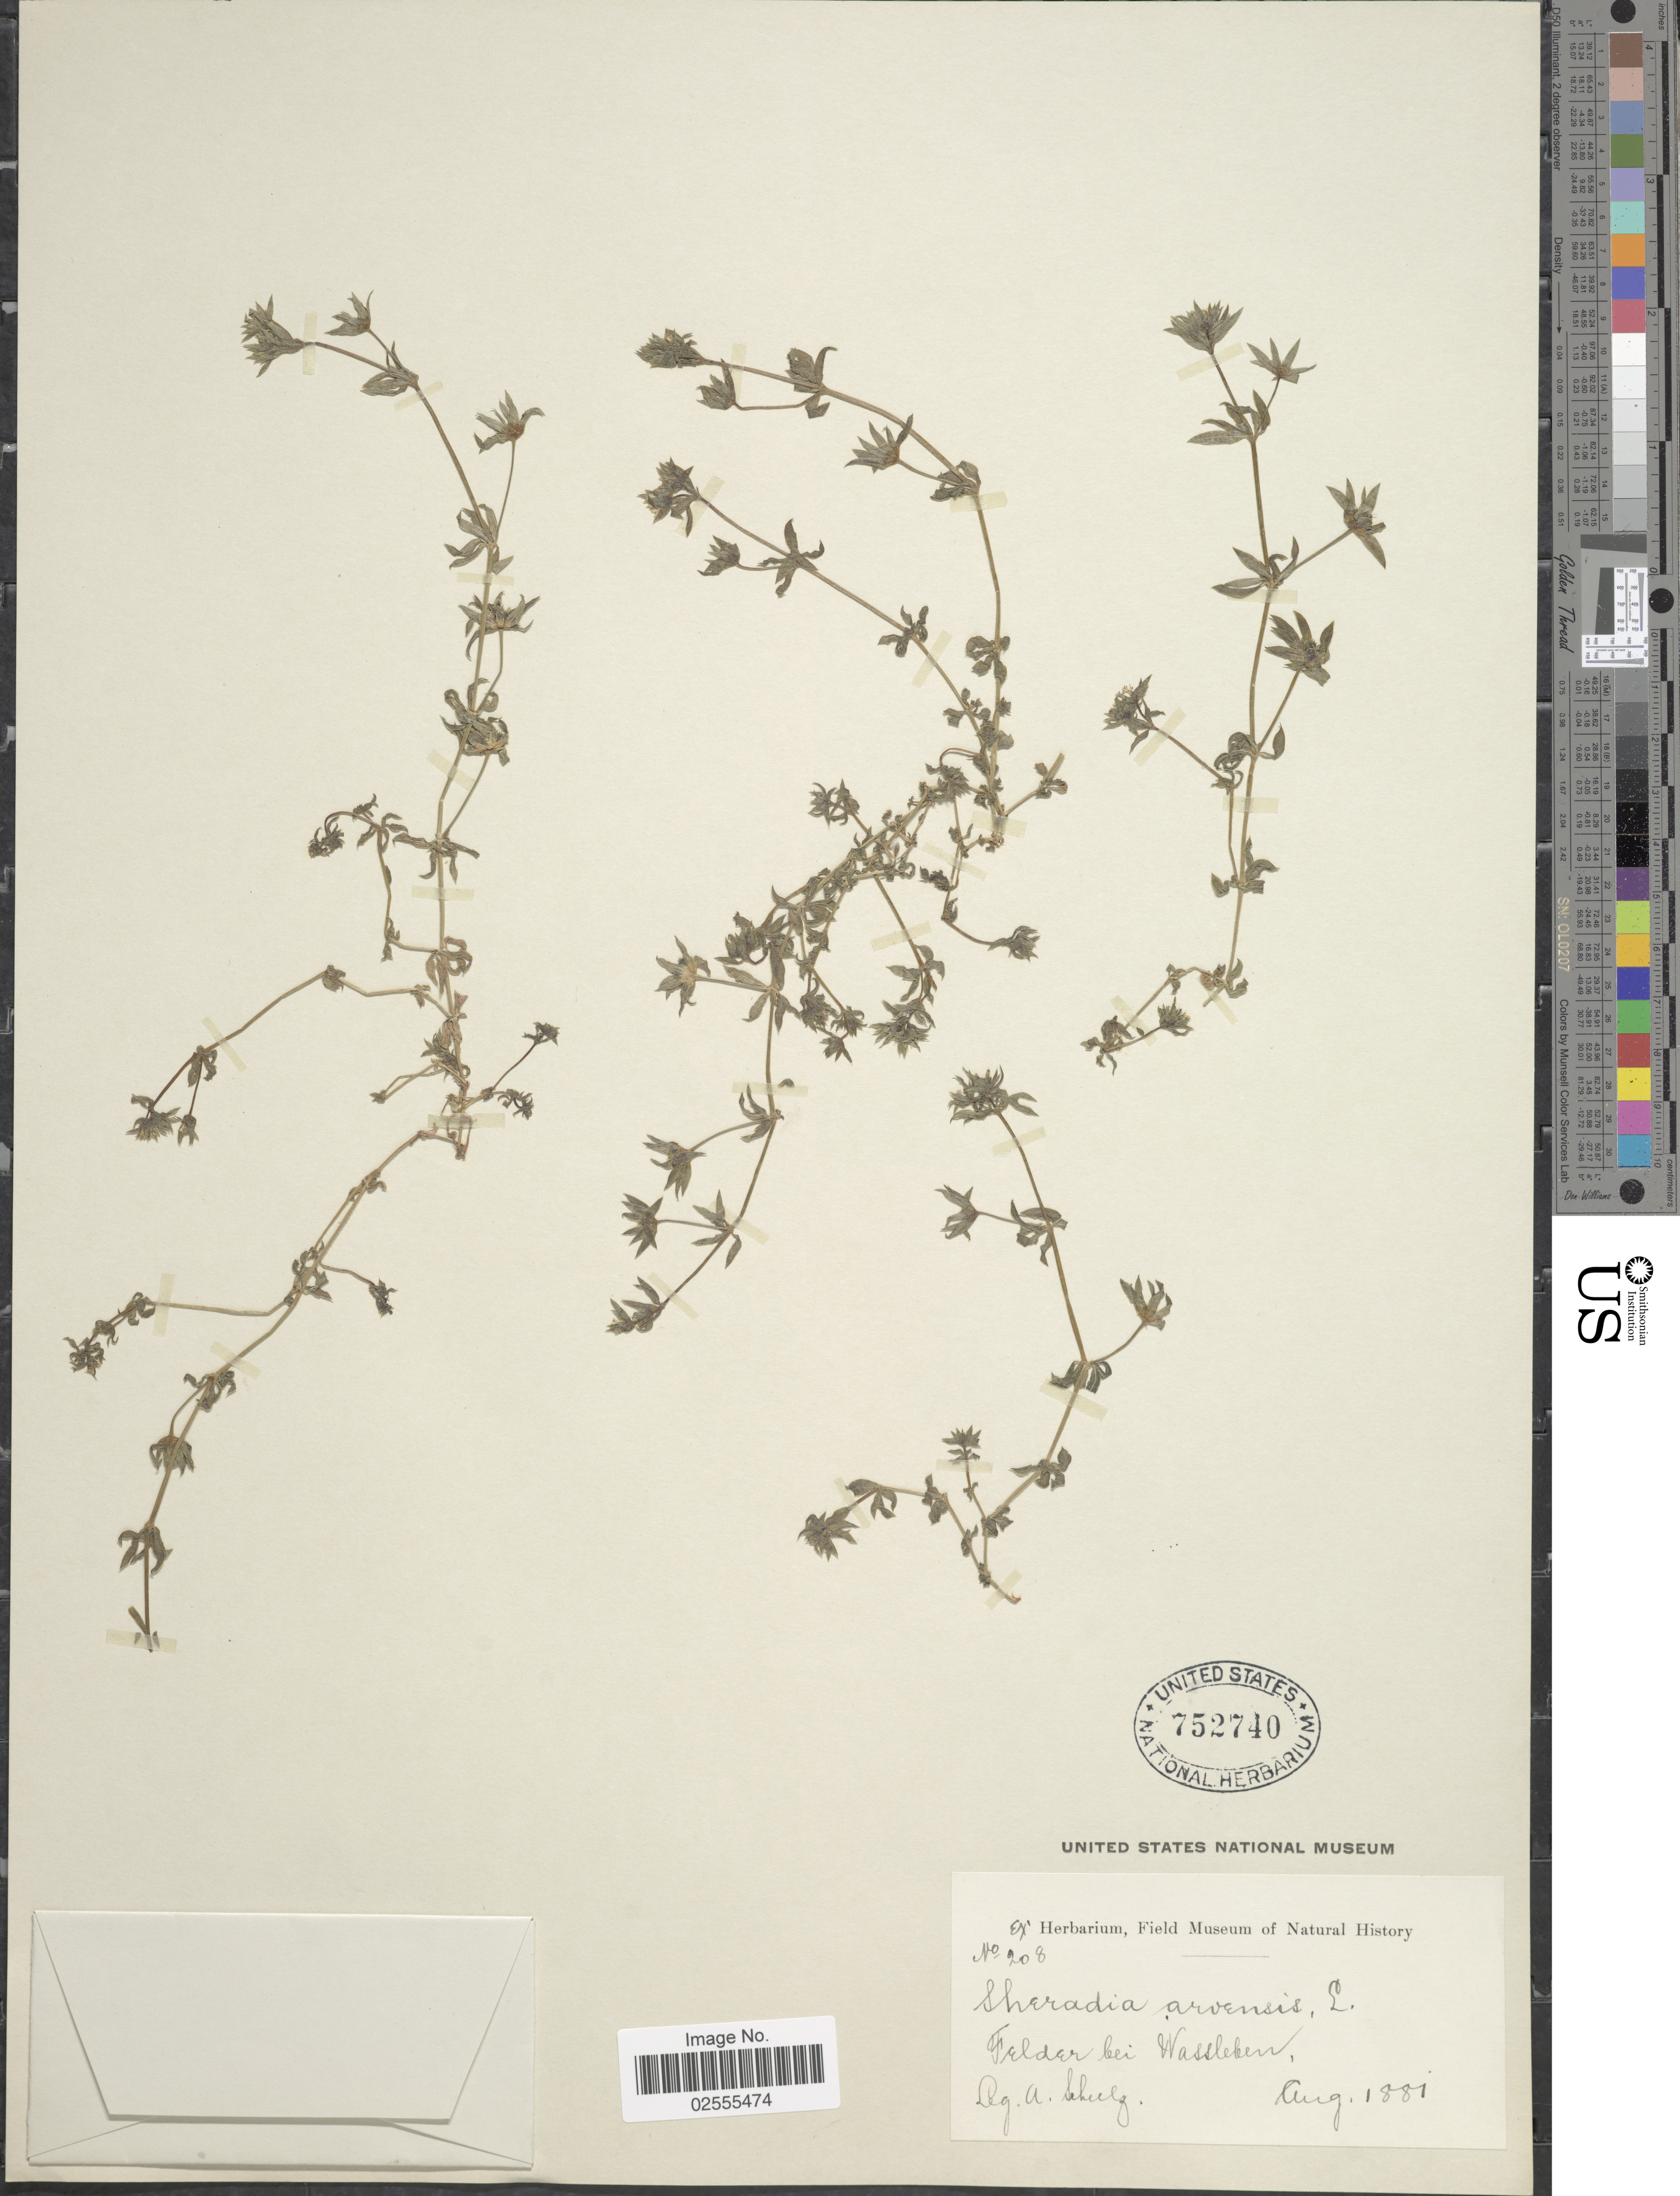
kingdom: Plantae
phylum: Tracheophyta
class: Magnoliopsida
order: Gentianales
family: Rubiaceae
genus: Sherardia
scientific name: Sherardia arvensis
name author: L.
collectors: A. Schulz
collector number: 208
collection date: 1881-08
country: Germany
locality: Felder bei Wassleben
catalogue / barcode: US 752740